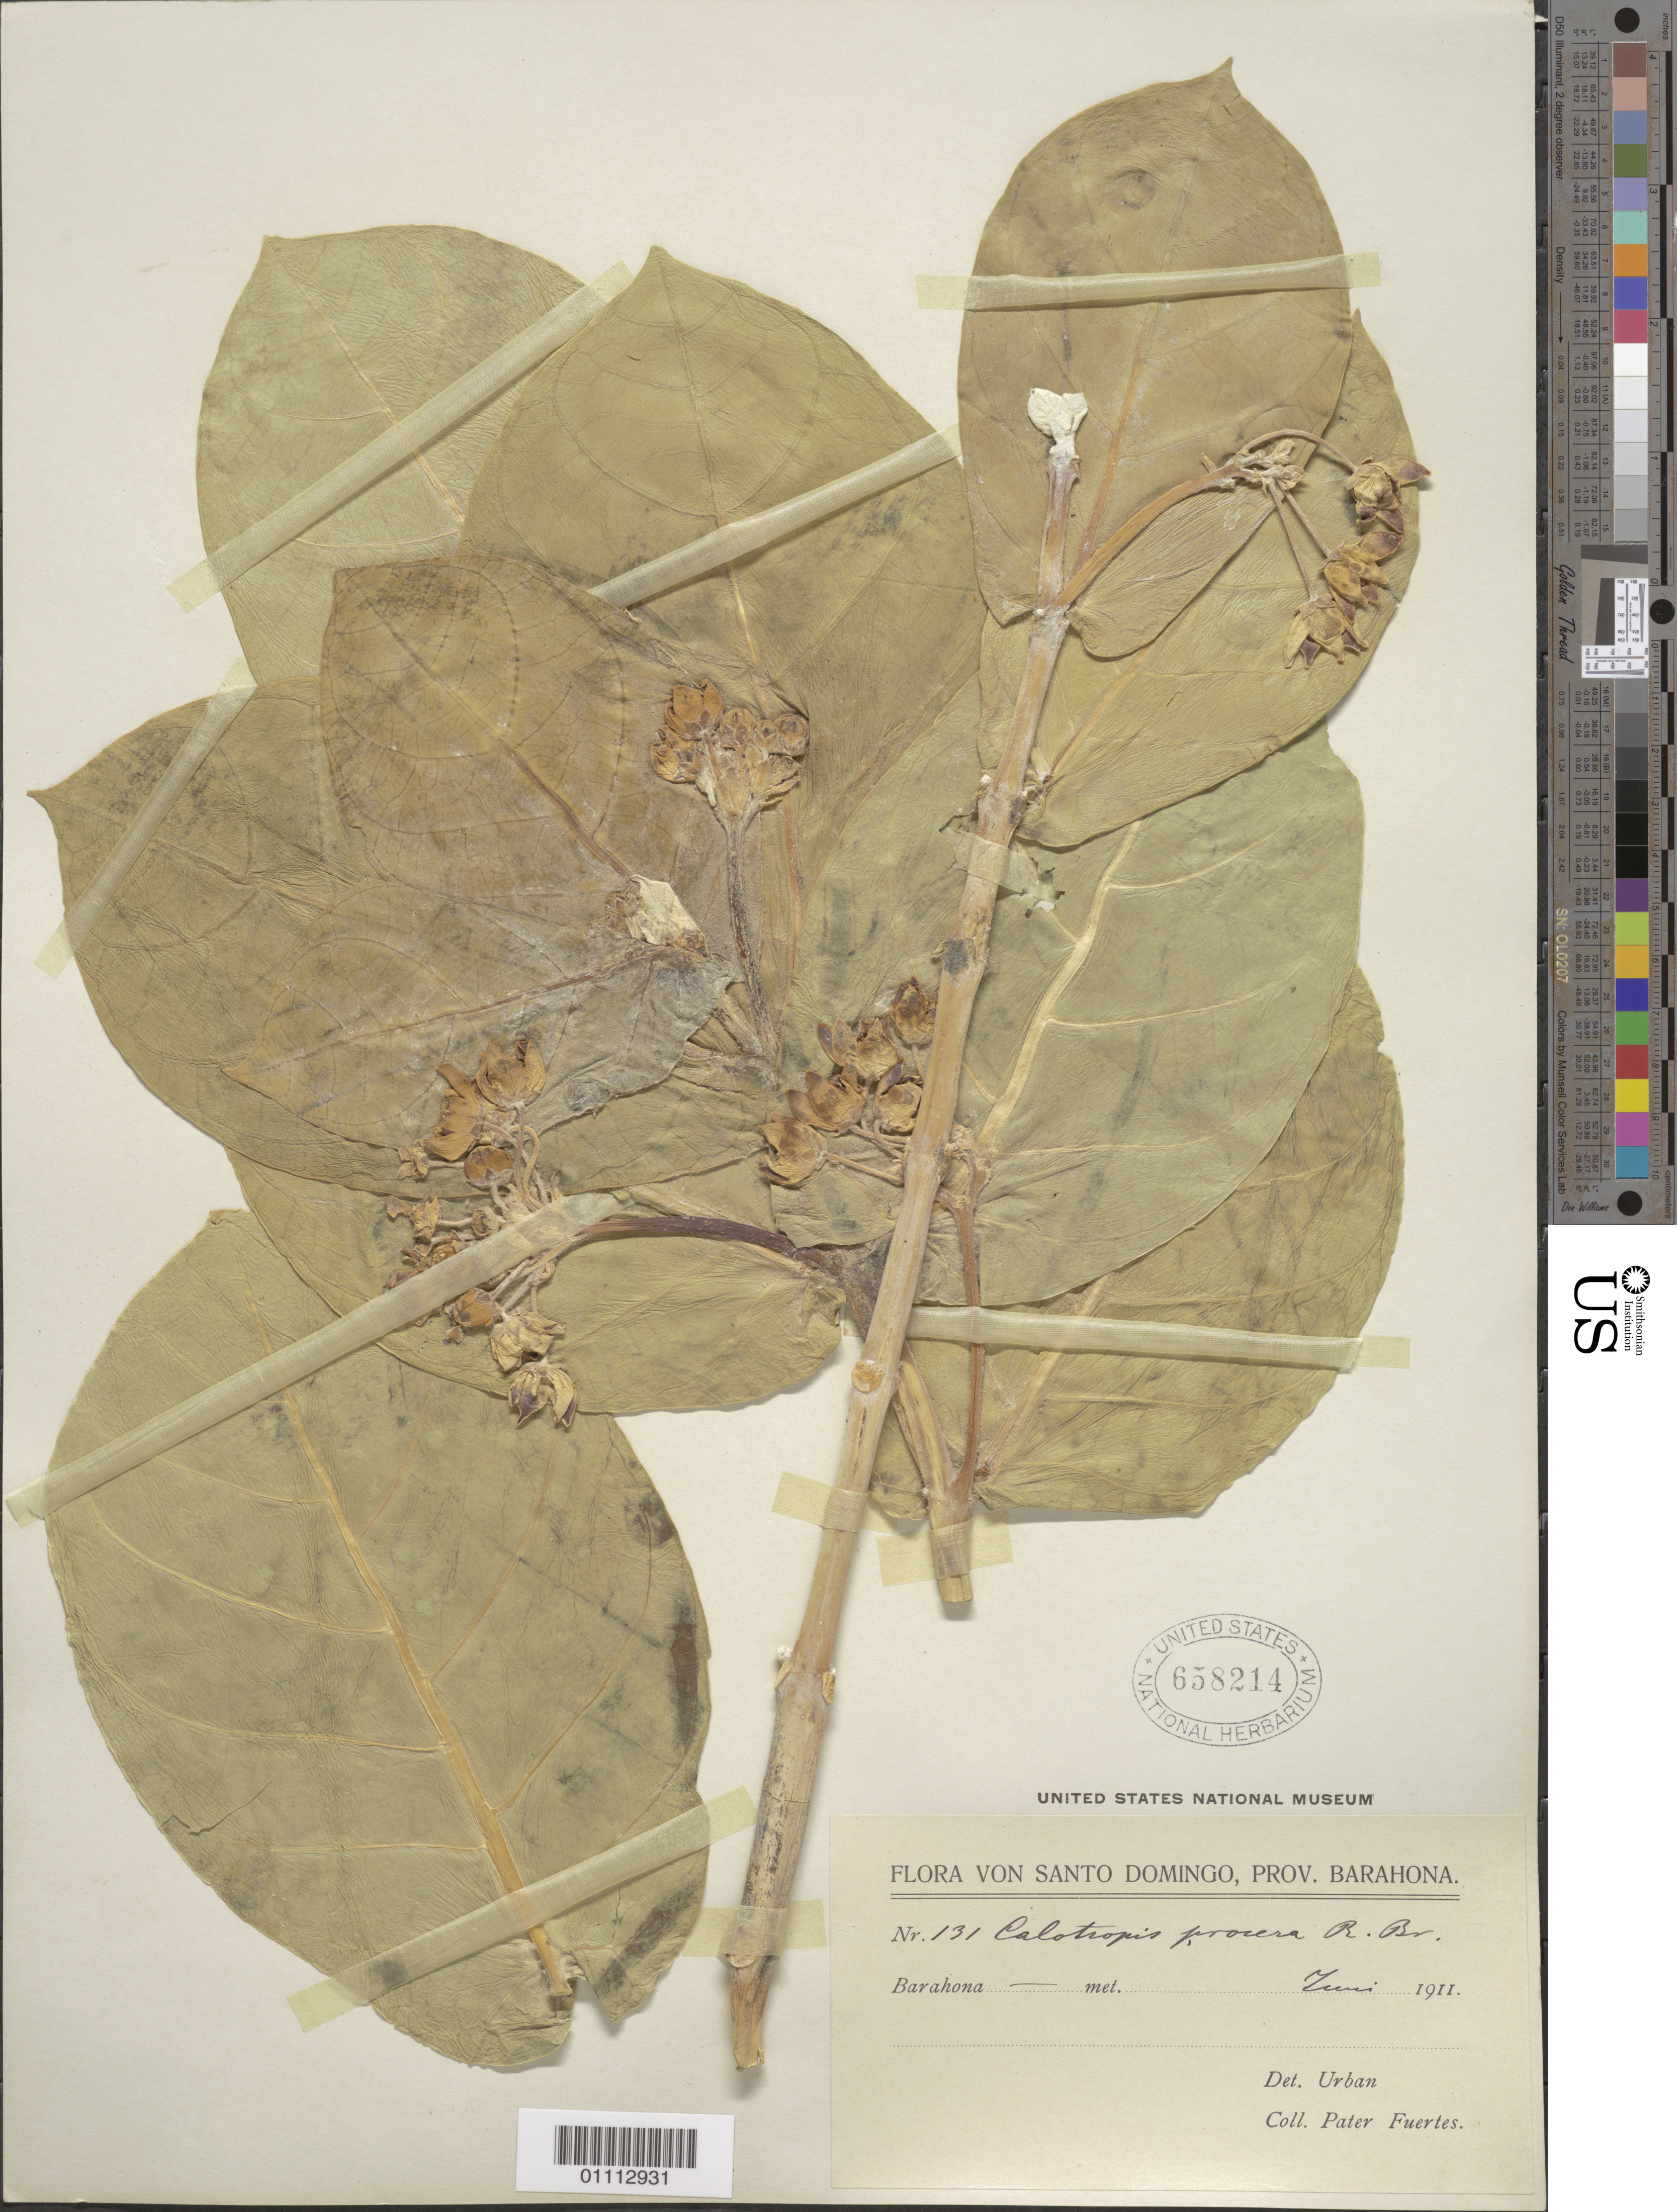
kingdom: Plantae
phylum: Tracheophyta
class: Magnoliopsida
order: Gentianales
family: Apocynaceae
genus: Calotropis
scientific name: Calotropis procera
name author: (Aiton) W.T. Aiton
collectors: P. Fuertes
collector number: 131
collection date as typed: Feb 1911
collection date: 1911-02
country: Dominican Republic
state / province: Barahona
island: Hispaniola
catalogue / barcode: US 658214